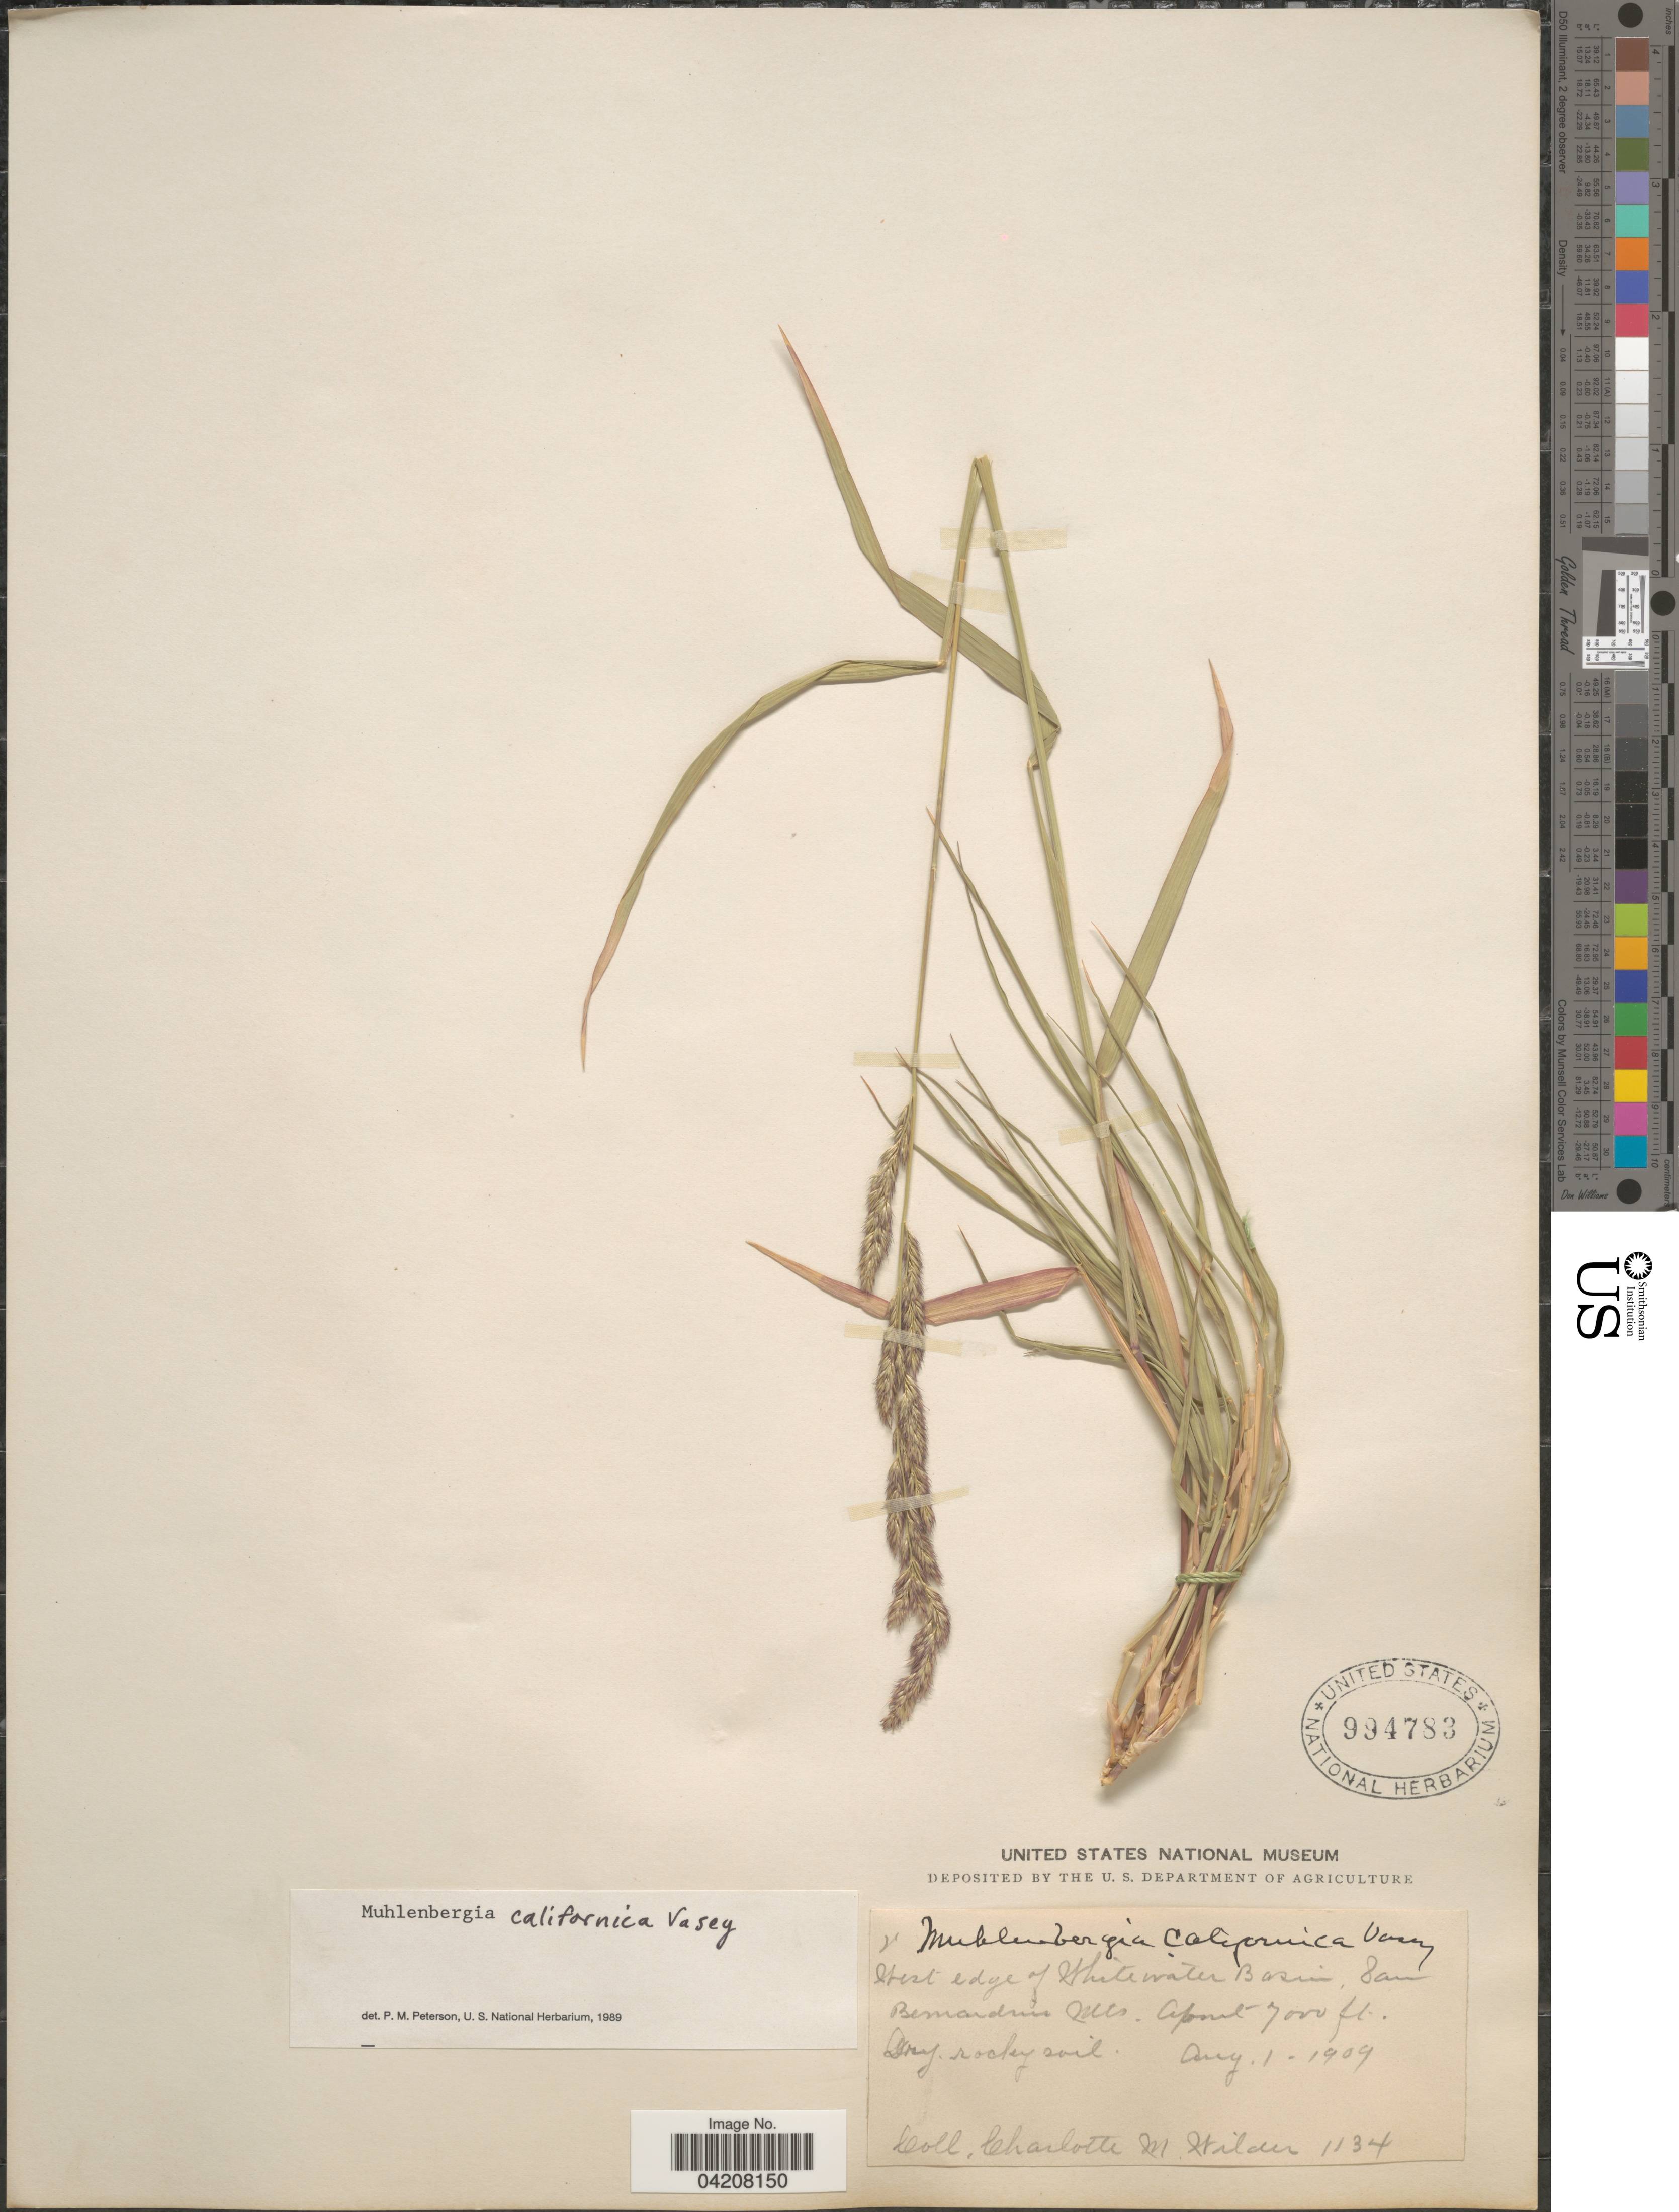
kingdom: Plantae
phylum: Tracheophyta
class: Liliopsida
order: Poales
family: Poaceae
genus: Muhlenbergia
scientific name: Muhlenbergia californica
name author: Vasey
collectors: C. Wilder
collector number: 1134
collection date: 1909-08-01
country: United States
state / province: California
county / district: San Bernardino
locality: West edge of White water Basin, San Bernardino Mts.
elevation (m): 2134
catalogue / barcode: US 994783